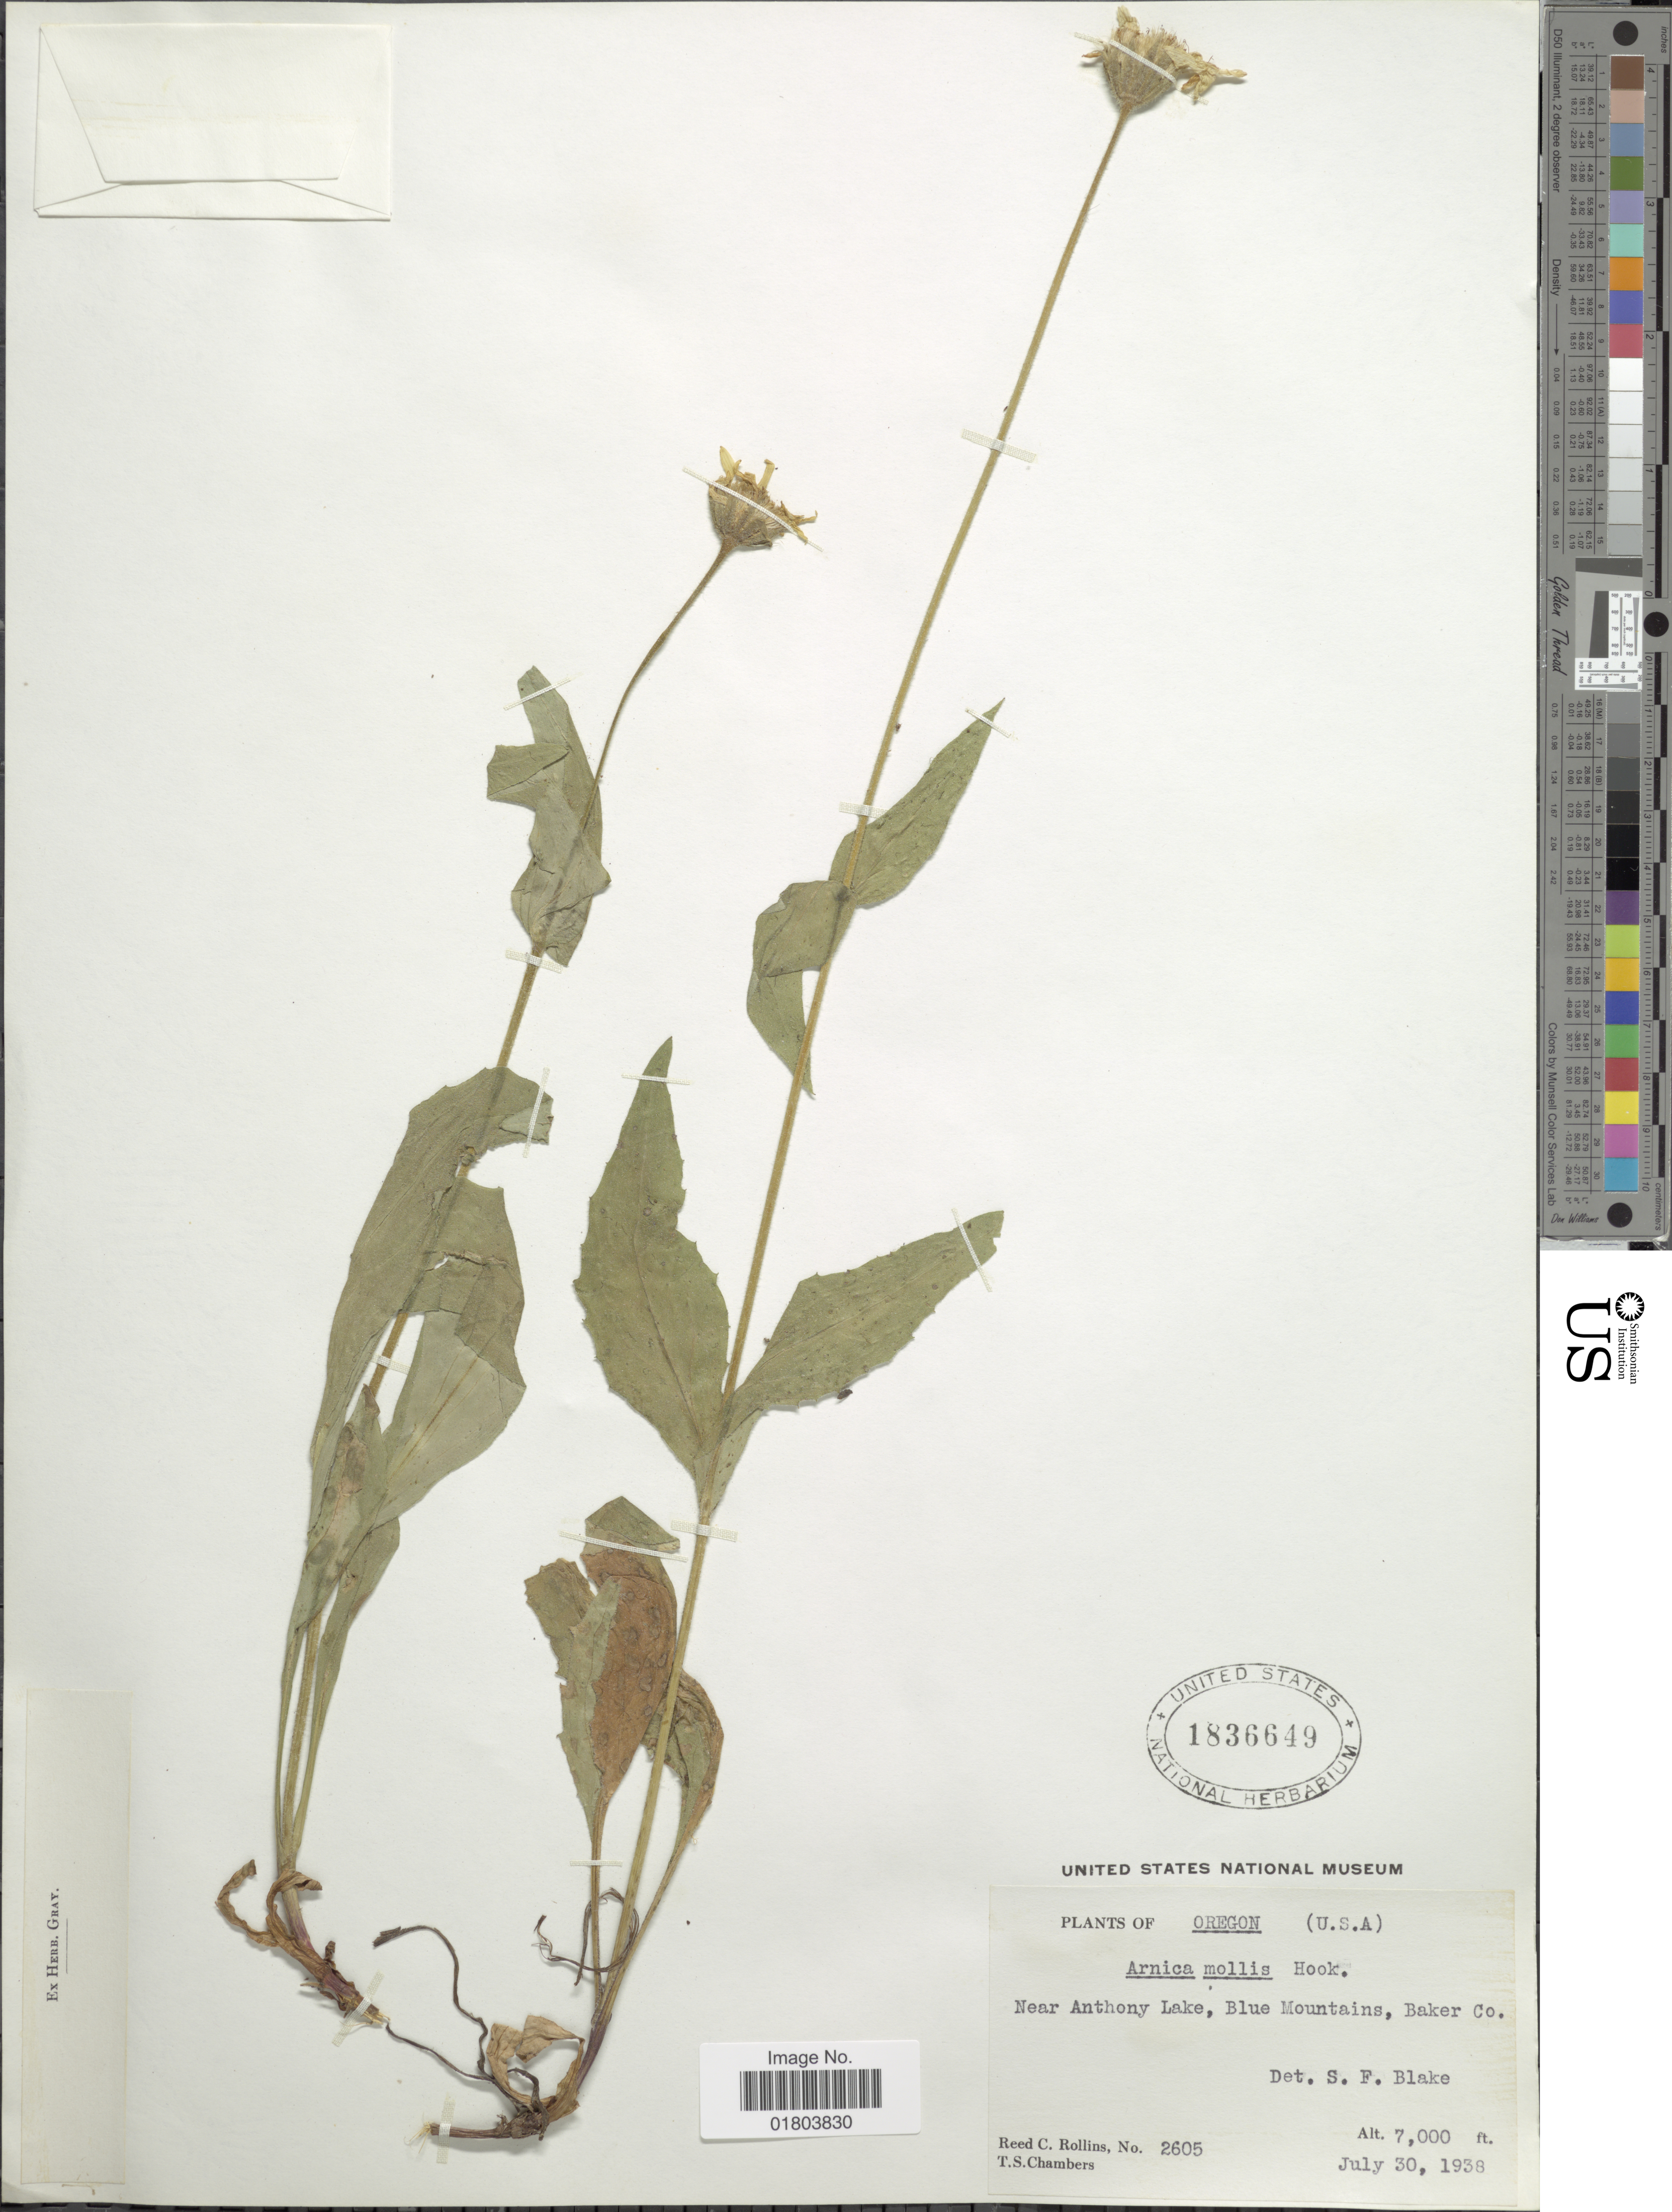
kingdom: Plantae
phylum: Tracheophyta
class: Magnoliopsida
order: Asterales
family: Asteraceae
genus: Arnica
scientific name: Arnica mollis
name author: Hook.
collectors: R. C. Rollins & T. Chambers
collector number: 2605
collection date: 1938-07-30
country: United States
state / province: Oregon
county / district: Baker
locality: Near Anthony Lake, Blue Mountains, Baker Co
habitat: near Anthony Lake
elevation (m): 2134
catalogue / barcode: US 1836649